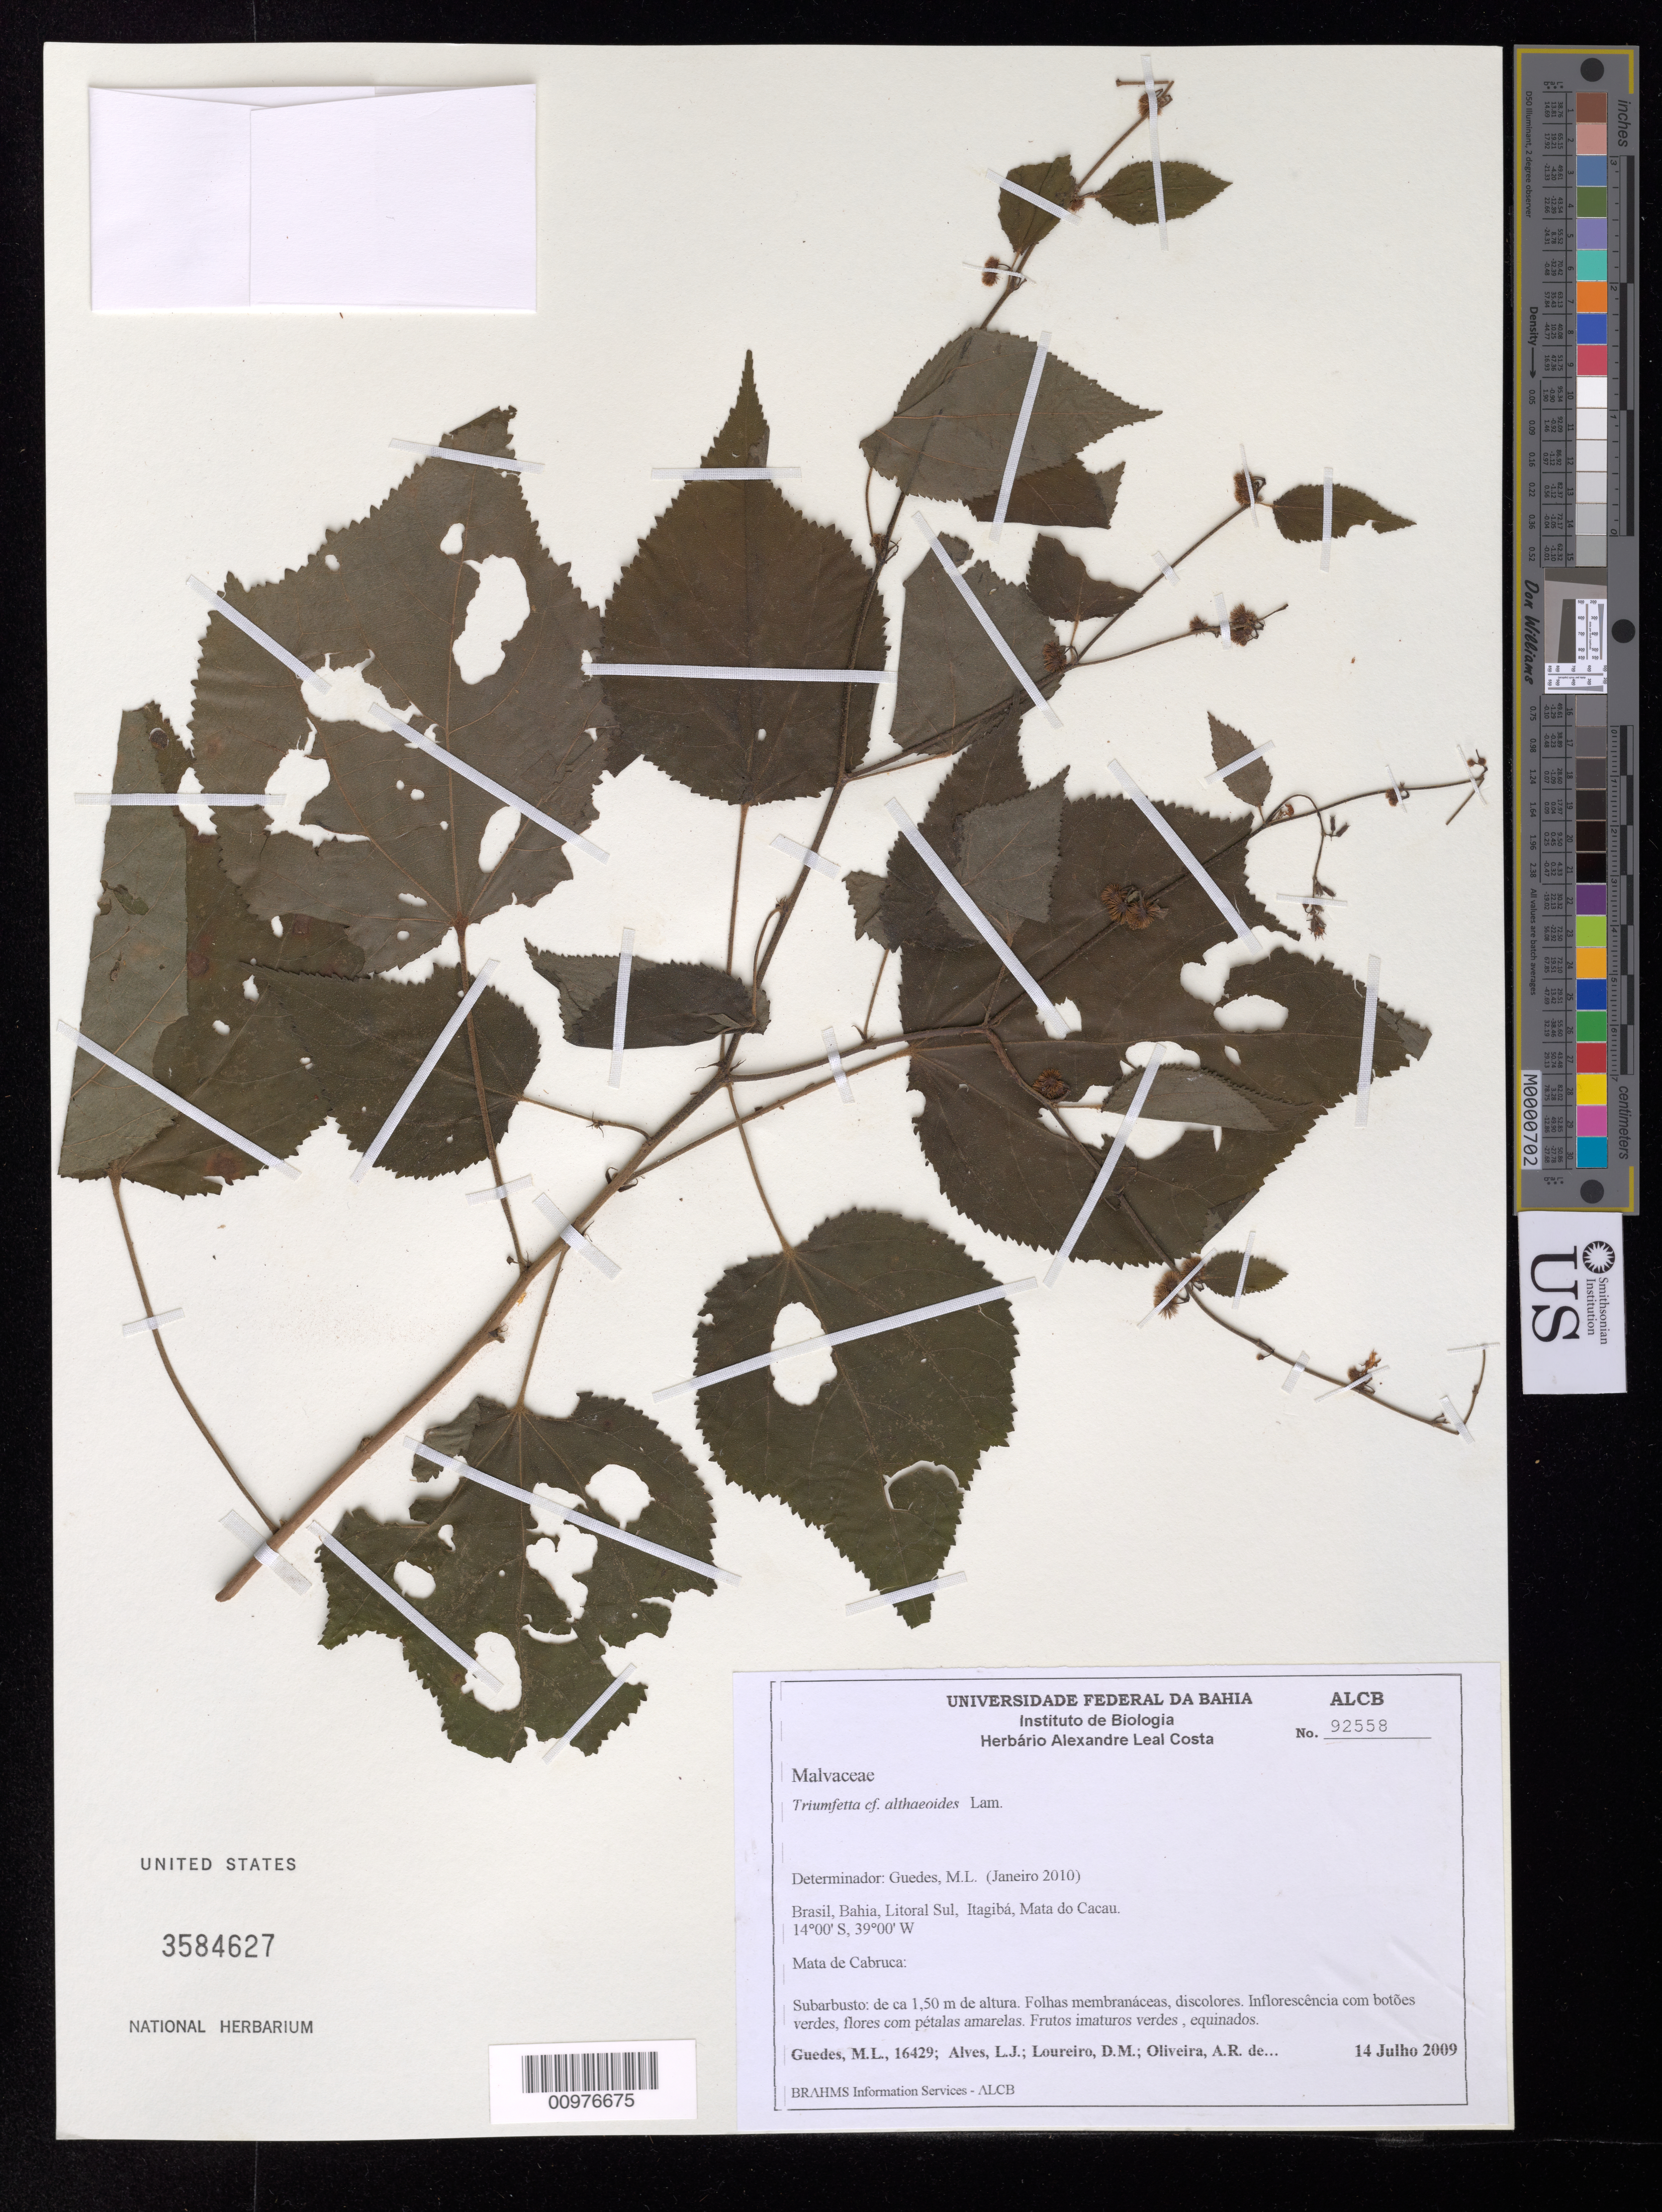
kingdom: Plantae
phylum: Tracheophyta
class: Magnoliopsida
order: Malvales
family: Malvaceae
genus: Triumfetta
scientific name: Triumfetta althaeoides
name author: Lam.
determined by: Guedes, M. L.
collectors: M. L. Guedes et al.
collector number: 16429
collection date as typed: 14 Julho 2009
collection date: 2009-07-14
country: Brazil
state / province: Bahia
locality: Litoral Sul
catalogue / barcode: US 3584627